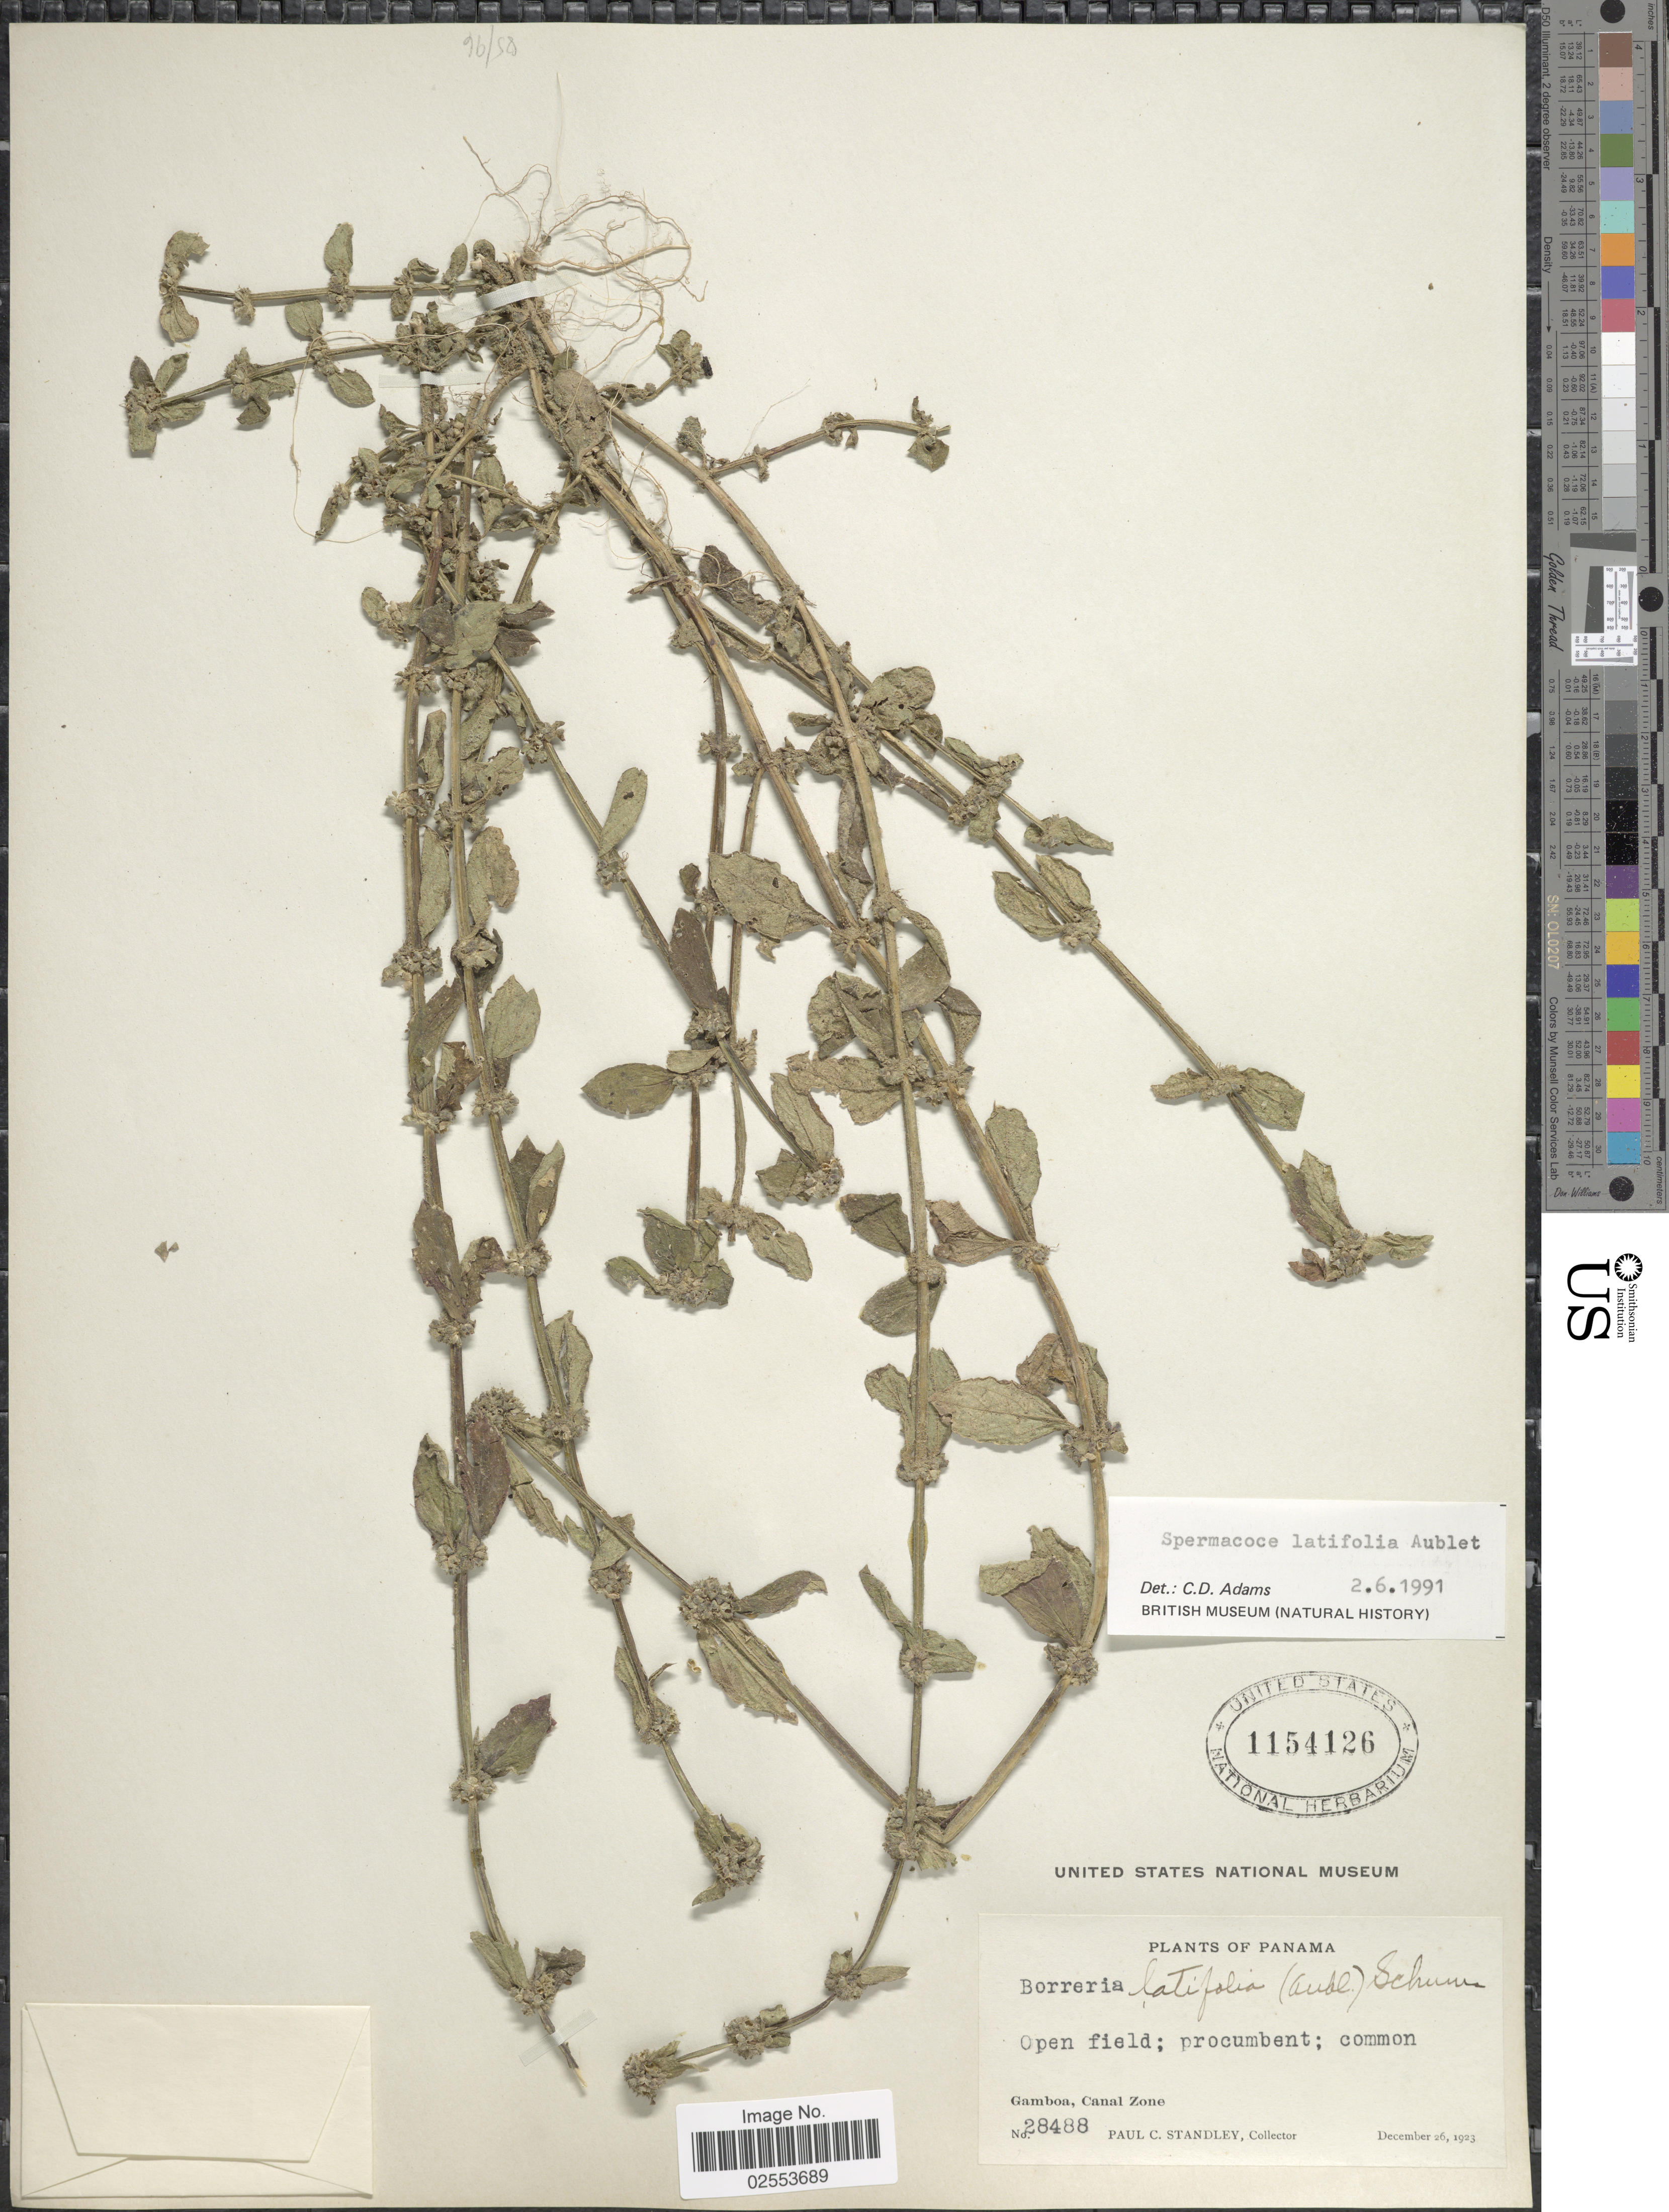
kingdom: Plantae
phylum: Tracheophyta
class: Magnoliopsida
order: Gentianales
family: Rubiaceae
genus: Spermacoce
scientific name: Spermacoce latifolia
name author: Aubl.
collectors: P. C. Standley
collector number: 28488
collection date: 1923-12-26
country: Panama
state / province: Colón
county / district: Canal Zone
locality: Open field, Gamboa, Canal Zone.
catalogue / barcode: US 1154126